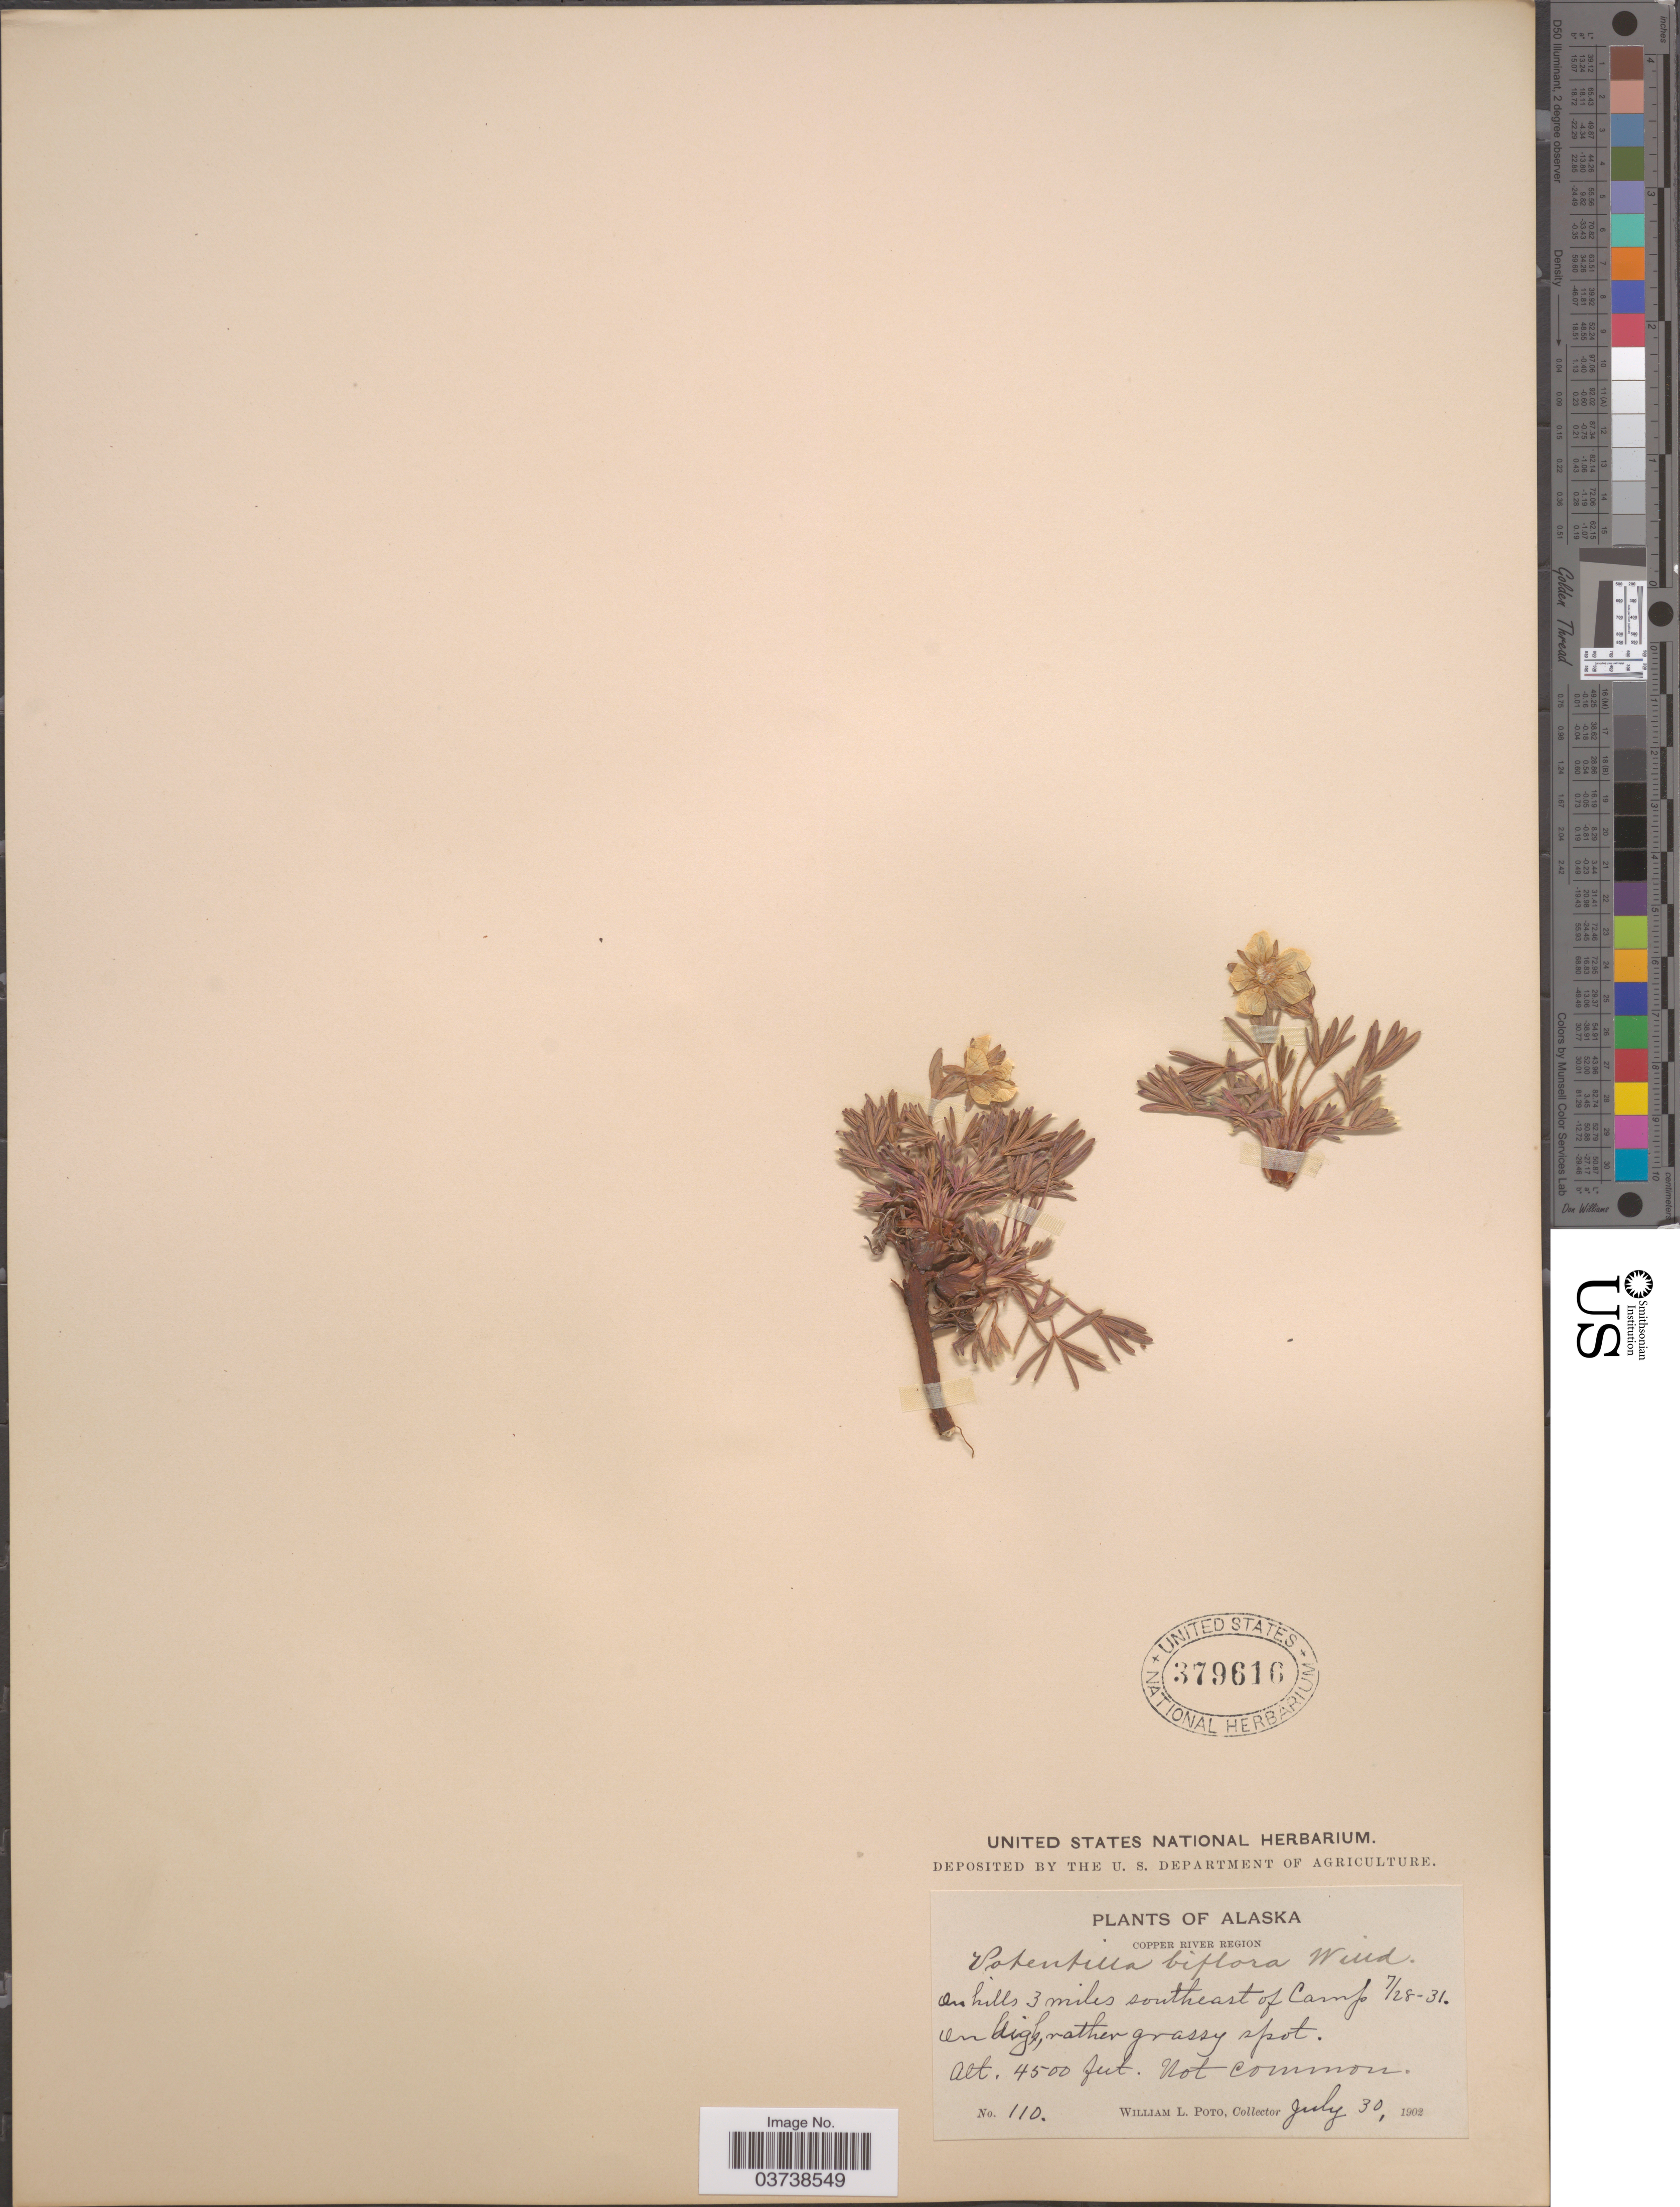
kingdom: Plantae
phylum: Tracheophyta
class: Magnoliopsida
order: Rosales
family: Rosaceae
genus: Potentilla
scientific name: Potentilla biflora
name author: Willd. ex Schltdl.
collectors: W. Poto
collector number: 110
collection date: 1902-07-30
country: United States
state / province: Alaska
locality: Copper River Region. On hills 3 miles southeast of Camp.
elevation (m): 1372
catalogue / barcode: US 379616